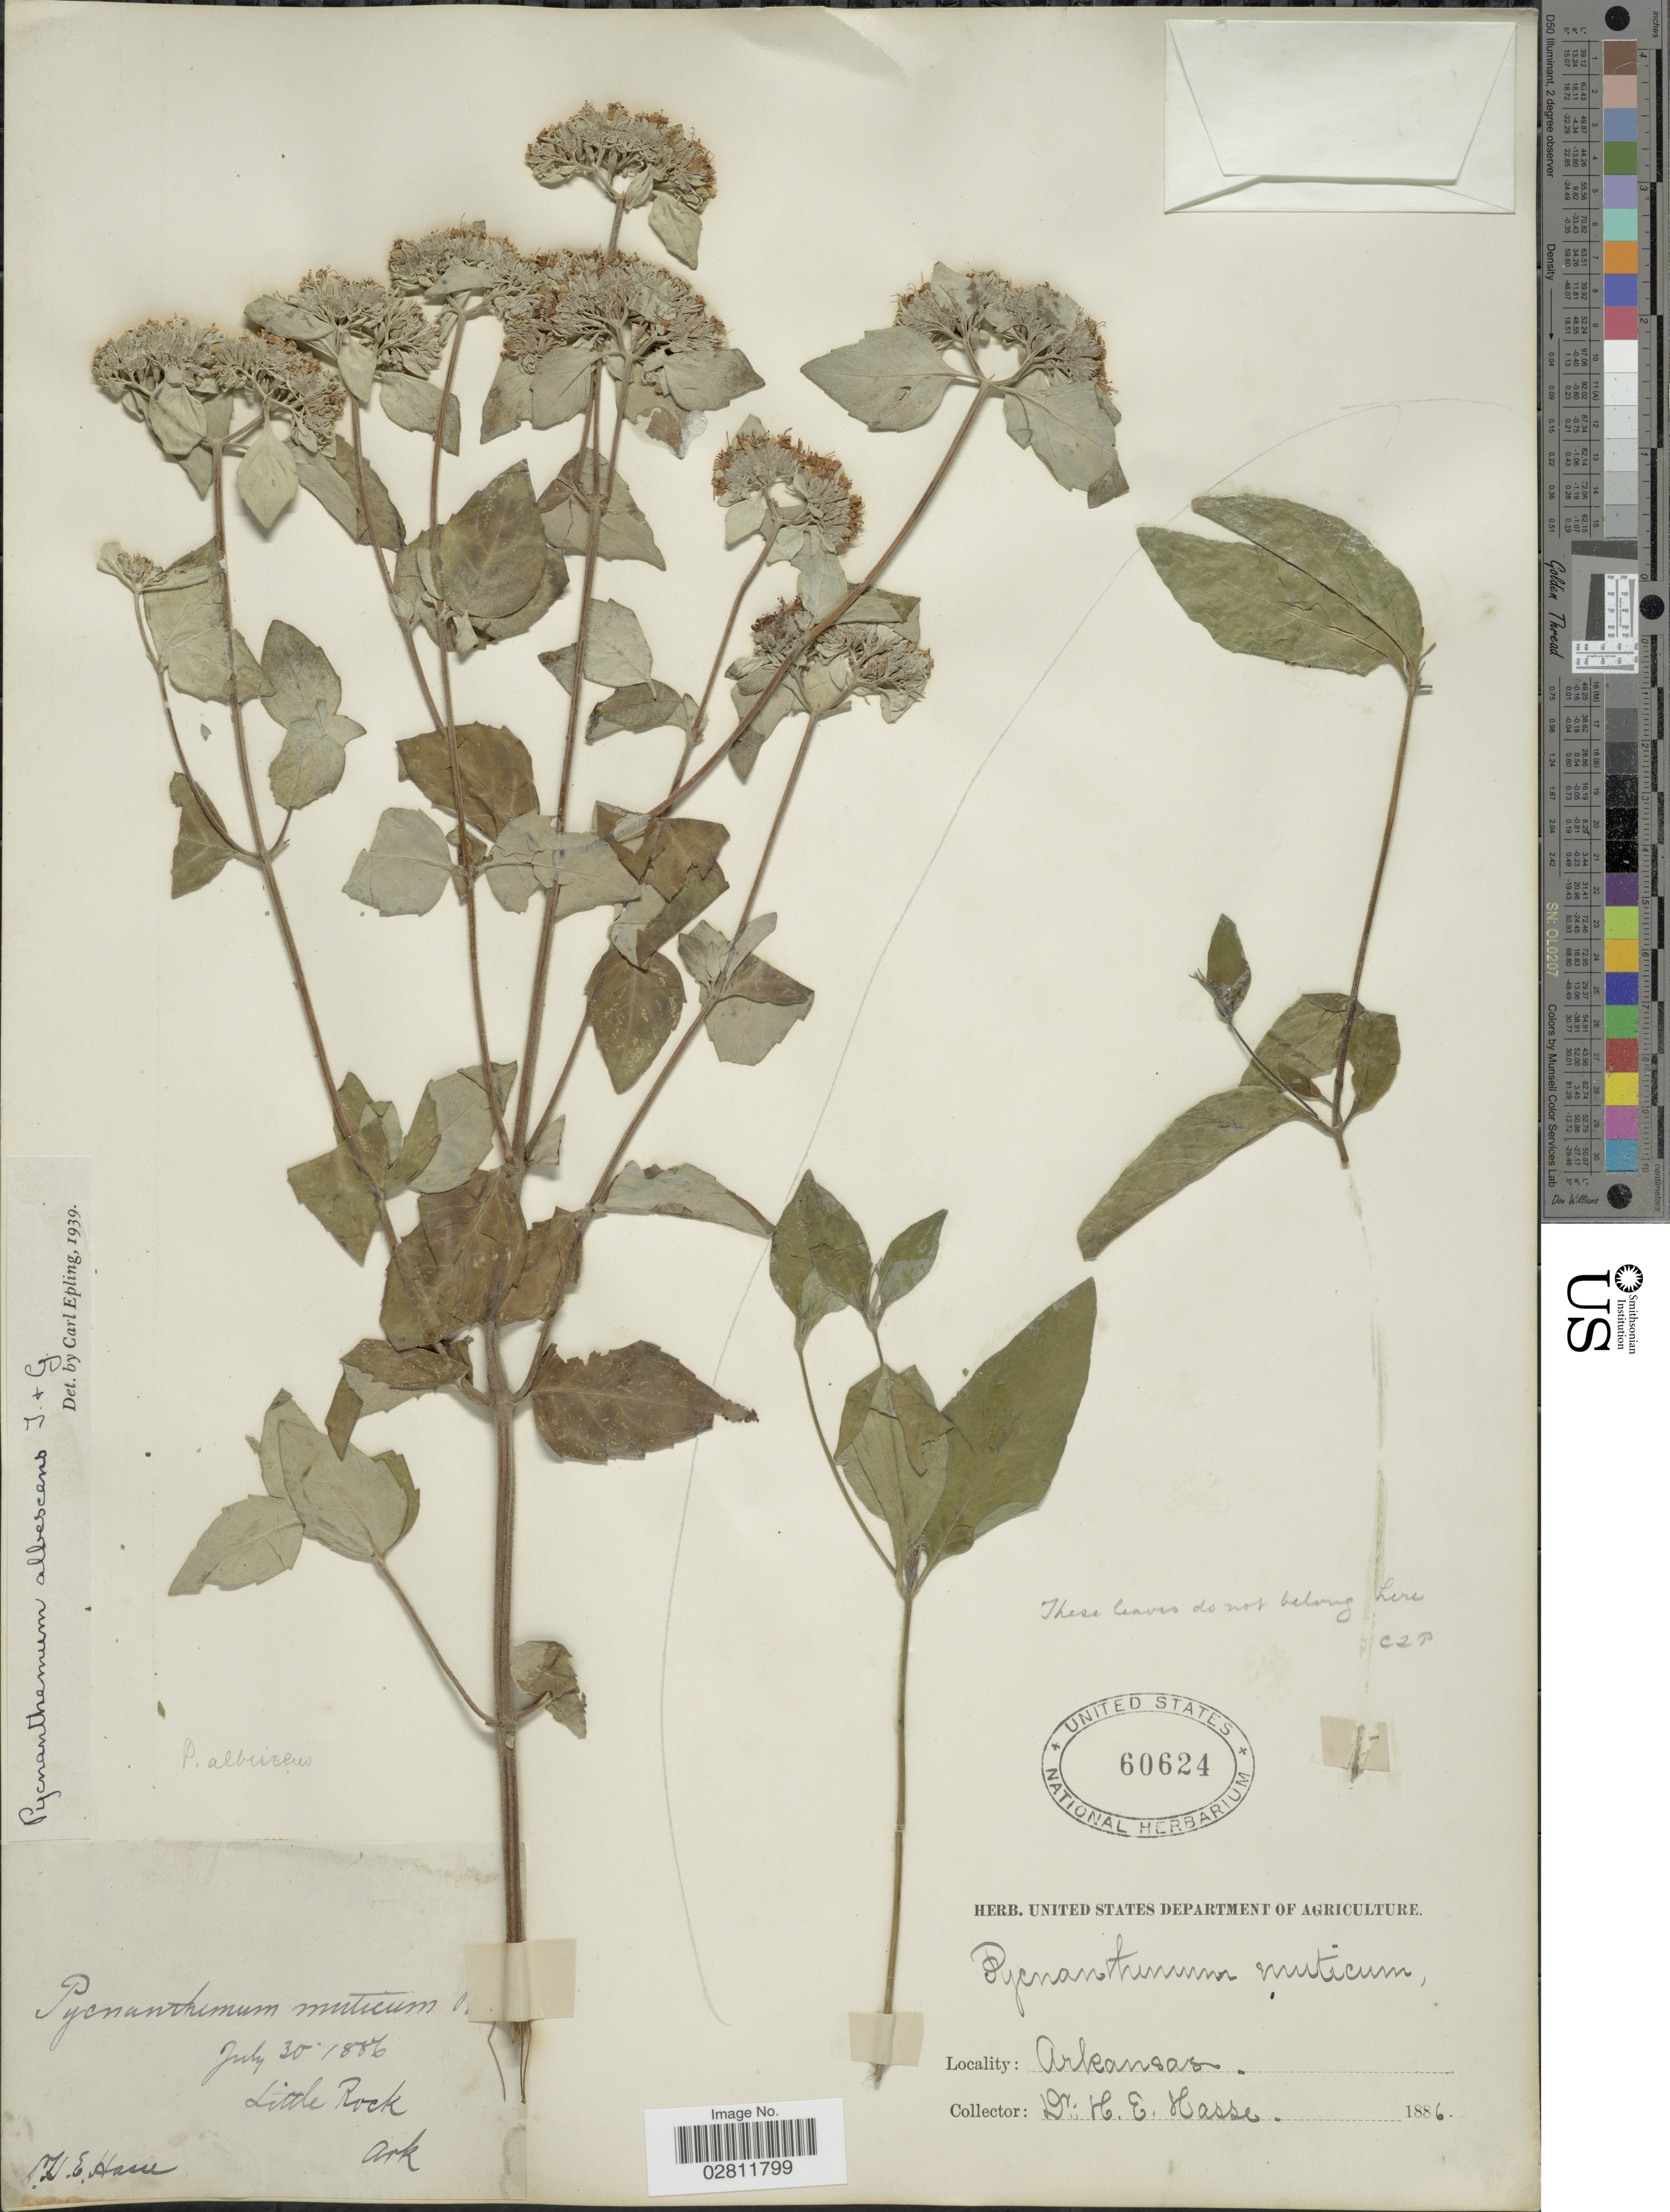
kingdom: Plantae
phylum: Tracheophyta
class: Magnoliopsida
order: Lamiales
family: Lamiaceae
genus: Pycnanthemum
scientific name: Pycnanthemum albescens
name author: Torr. & A. Gray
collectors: H. E. Hasse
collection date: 1886-07-30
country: United States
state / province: Arkansas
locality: Little Rock.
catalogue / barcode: US 60624